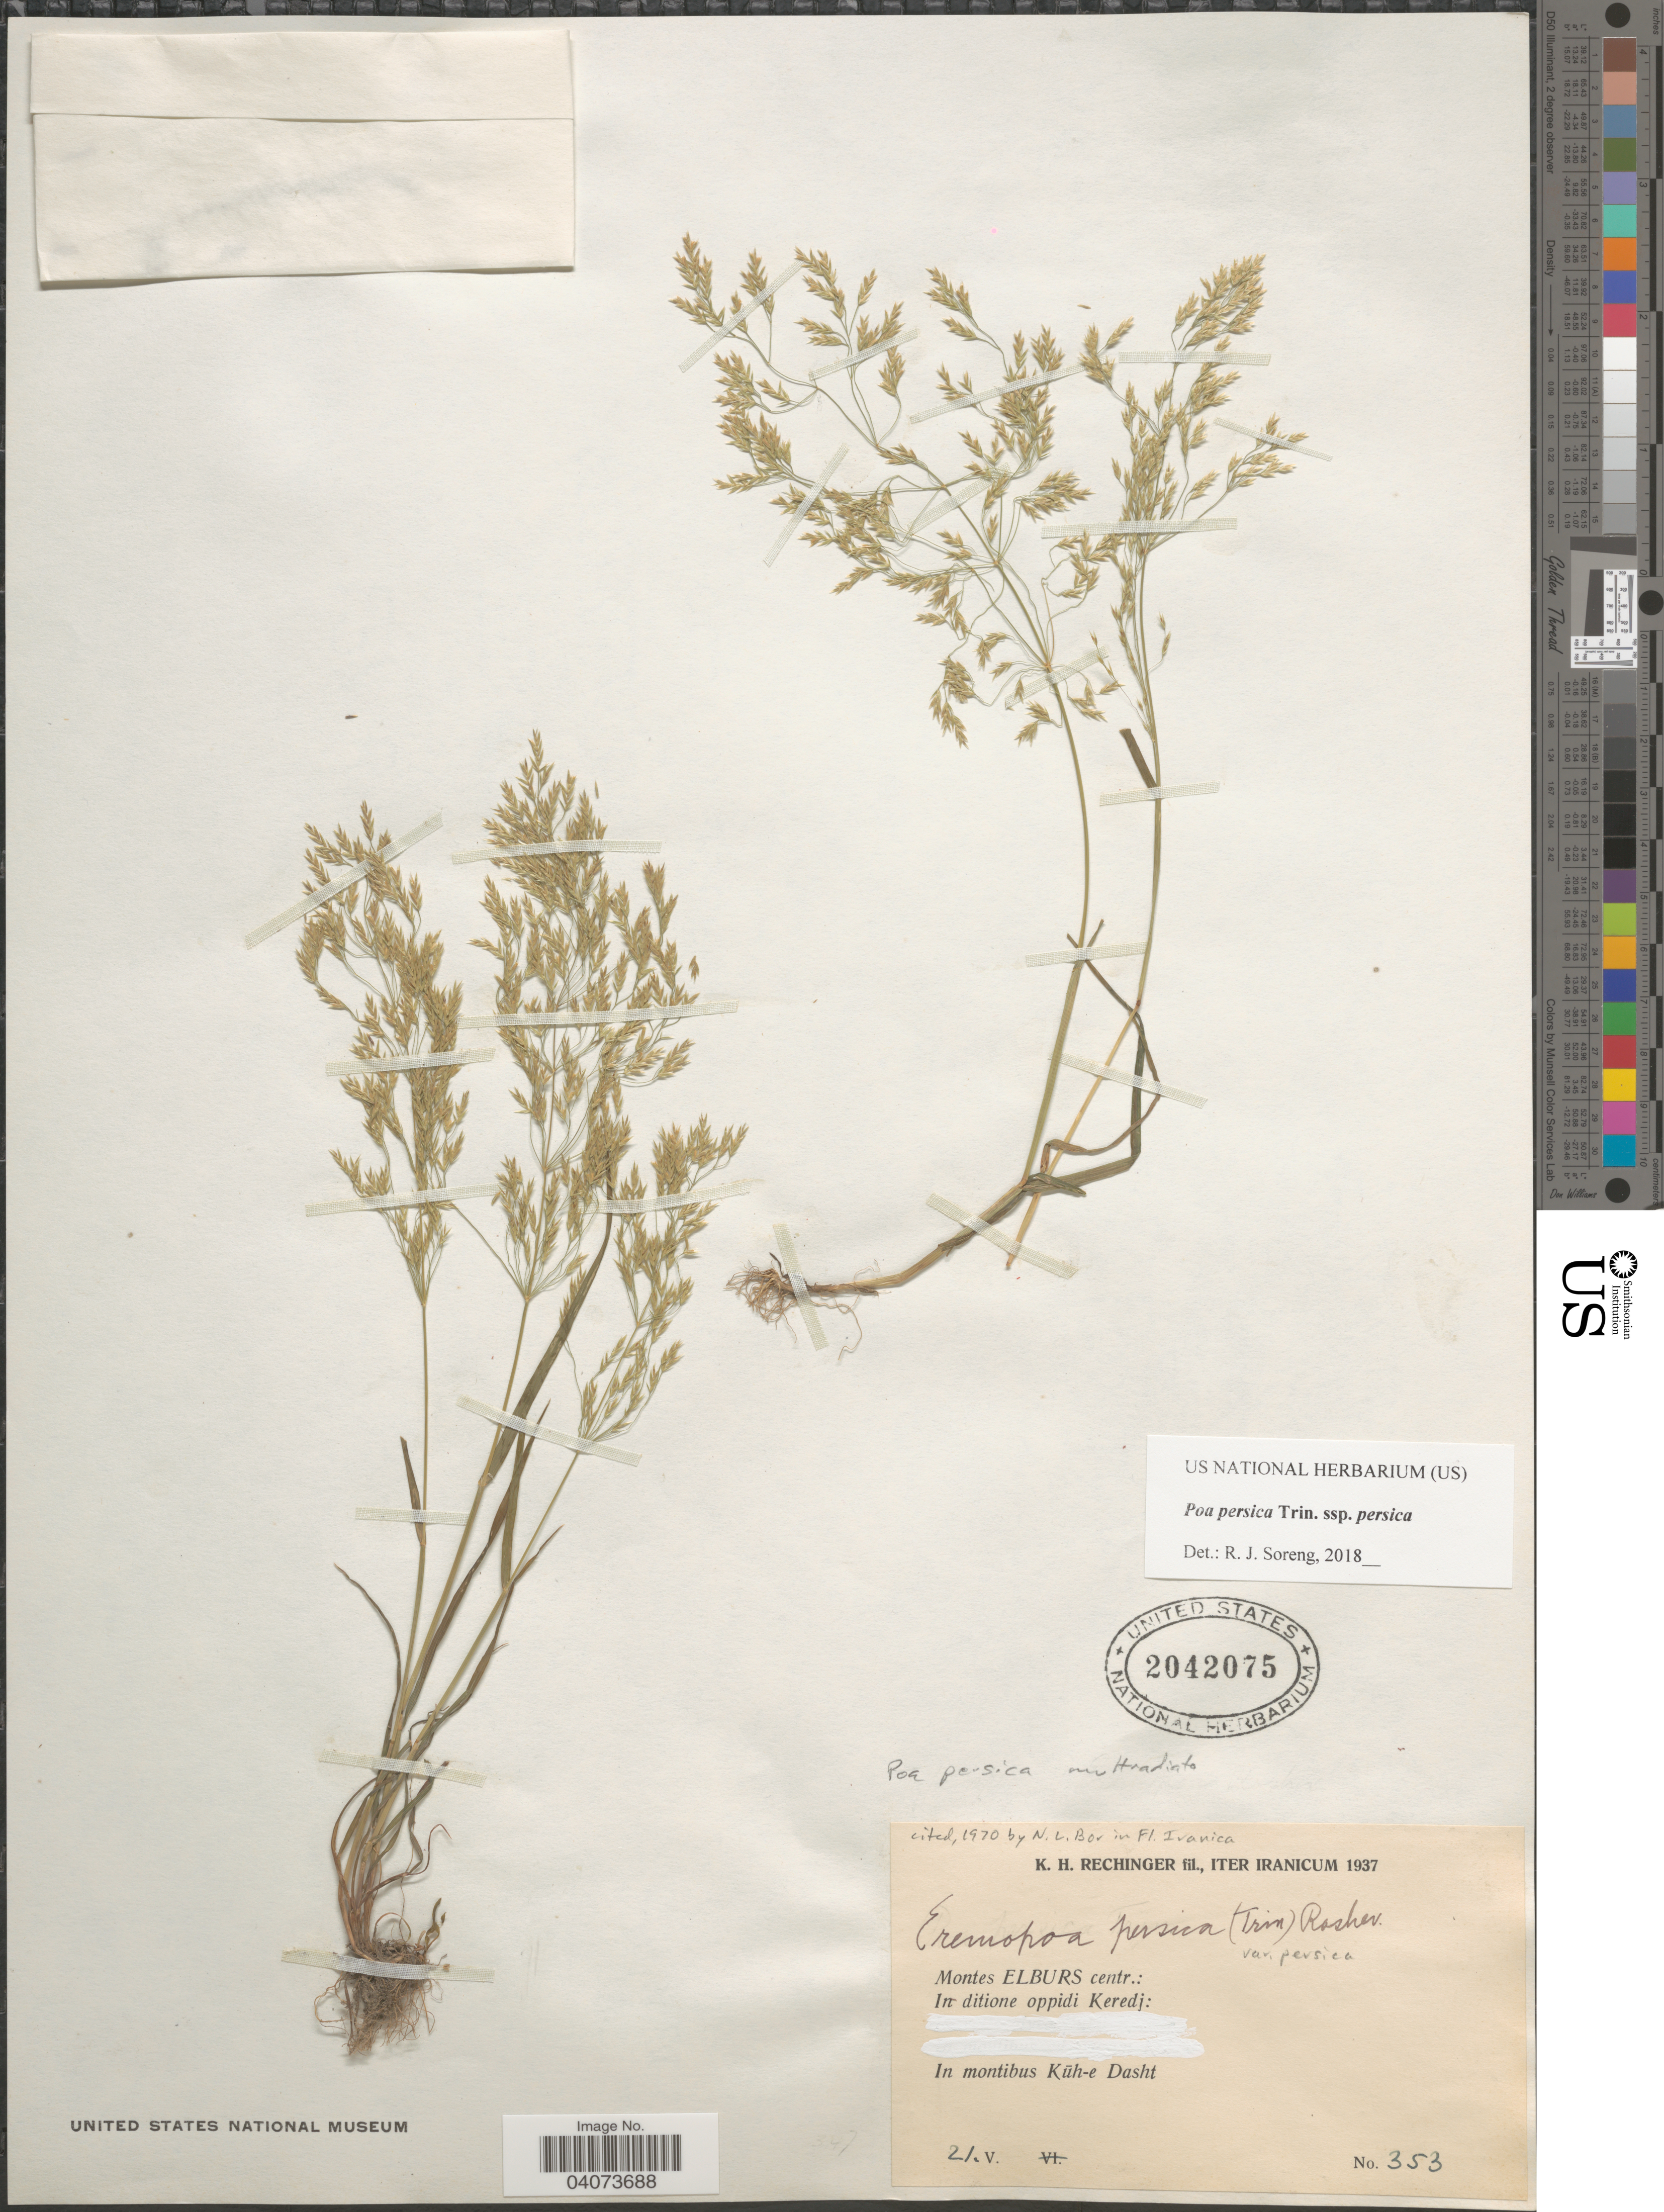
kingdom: Plantae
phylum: Tracheophyta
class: Liliopsida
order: Poales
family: Poaceae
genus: Poa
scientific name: Poa persica subsp. persica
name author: Trin.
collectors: K. H. Rechinger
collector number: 353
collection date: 1937-05-21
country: Iran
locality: Iter Iranicum 1937. Montes Elburs centr.: In ditione oppidi Keredj: In montibus Kūh-e Dasht.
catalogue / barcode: US 2042075